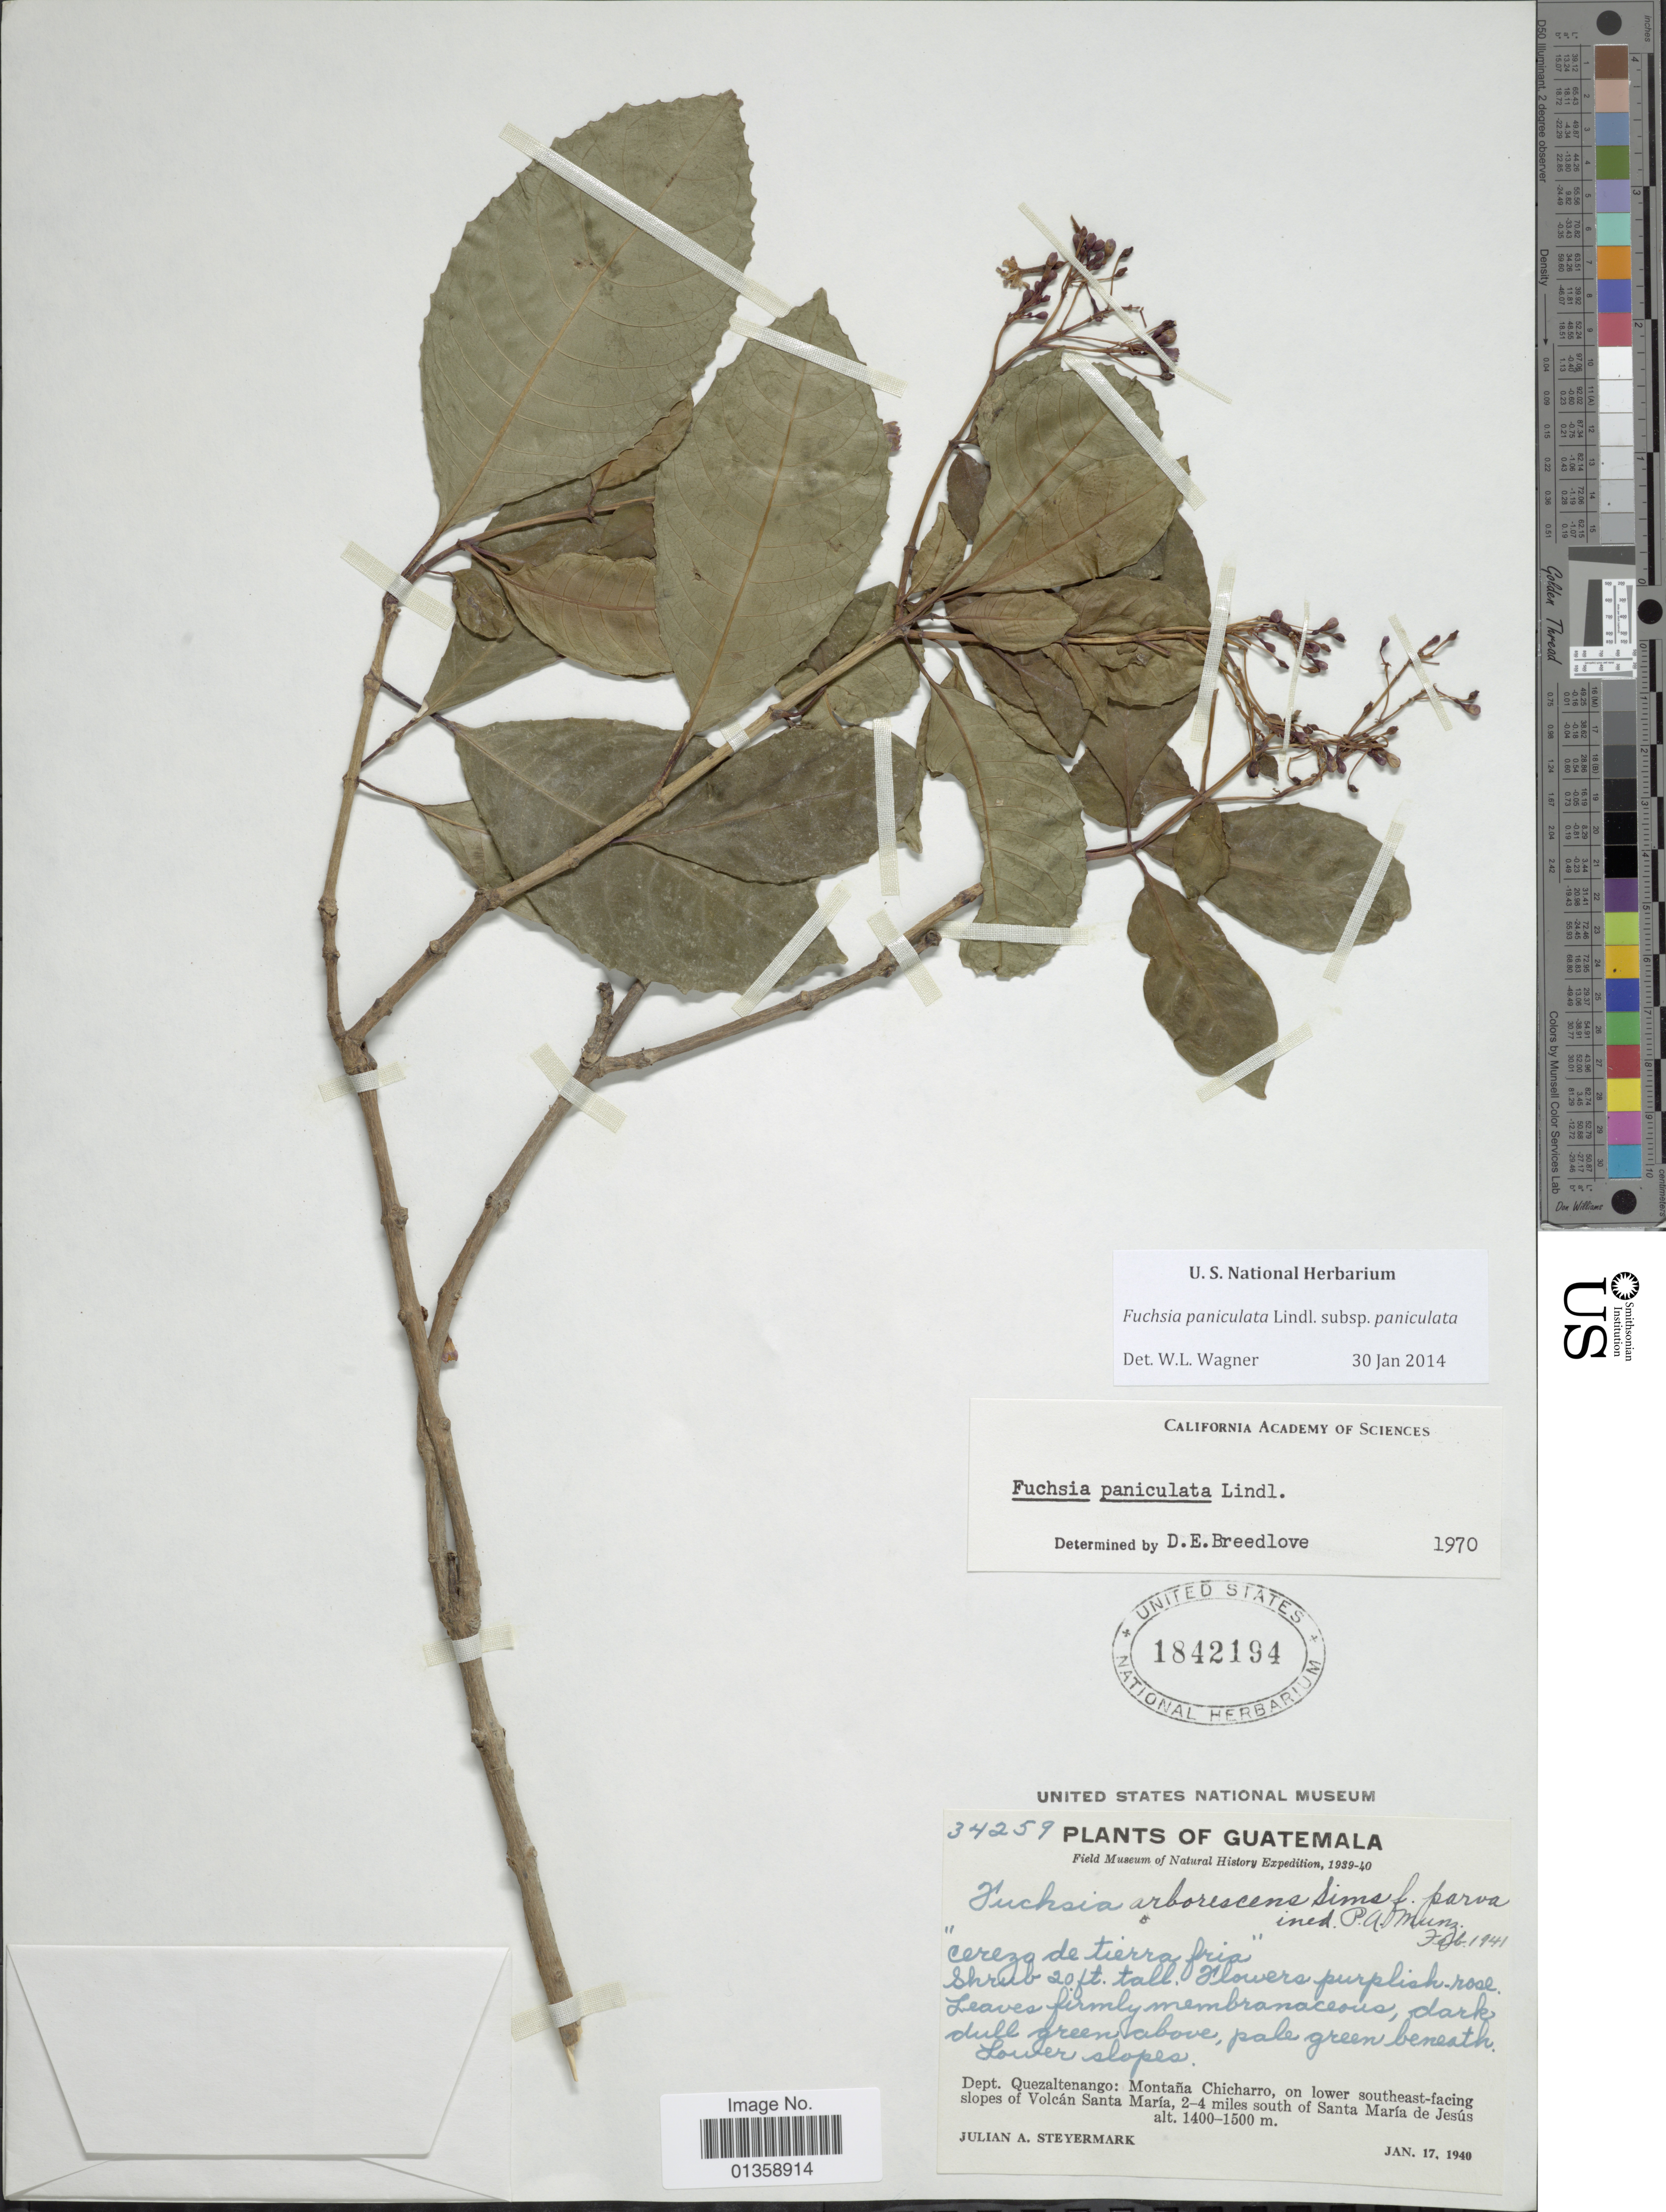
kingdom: Plantae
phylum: Tracheophyta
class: Magnoliopsida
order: Myrtales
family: Onagraceae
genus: Fuchsia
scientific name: Fuchsia paniculata subsp. paniculata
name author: Lindl.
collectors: J. Steyermark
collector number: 34259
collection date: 1940-01-17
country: Guatemala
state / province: Quetzaltenango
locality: Montaña Chicharro, on lower southeast-facing slopes of Volcán Santa María, 2-4 miles south of Santa María de Jesús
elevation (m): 1400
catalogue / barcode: US 1842194